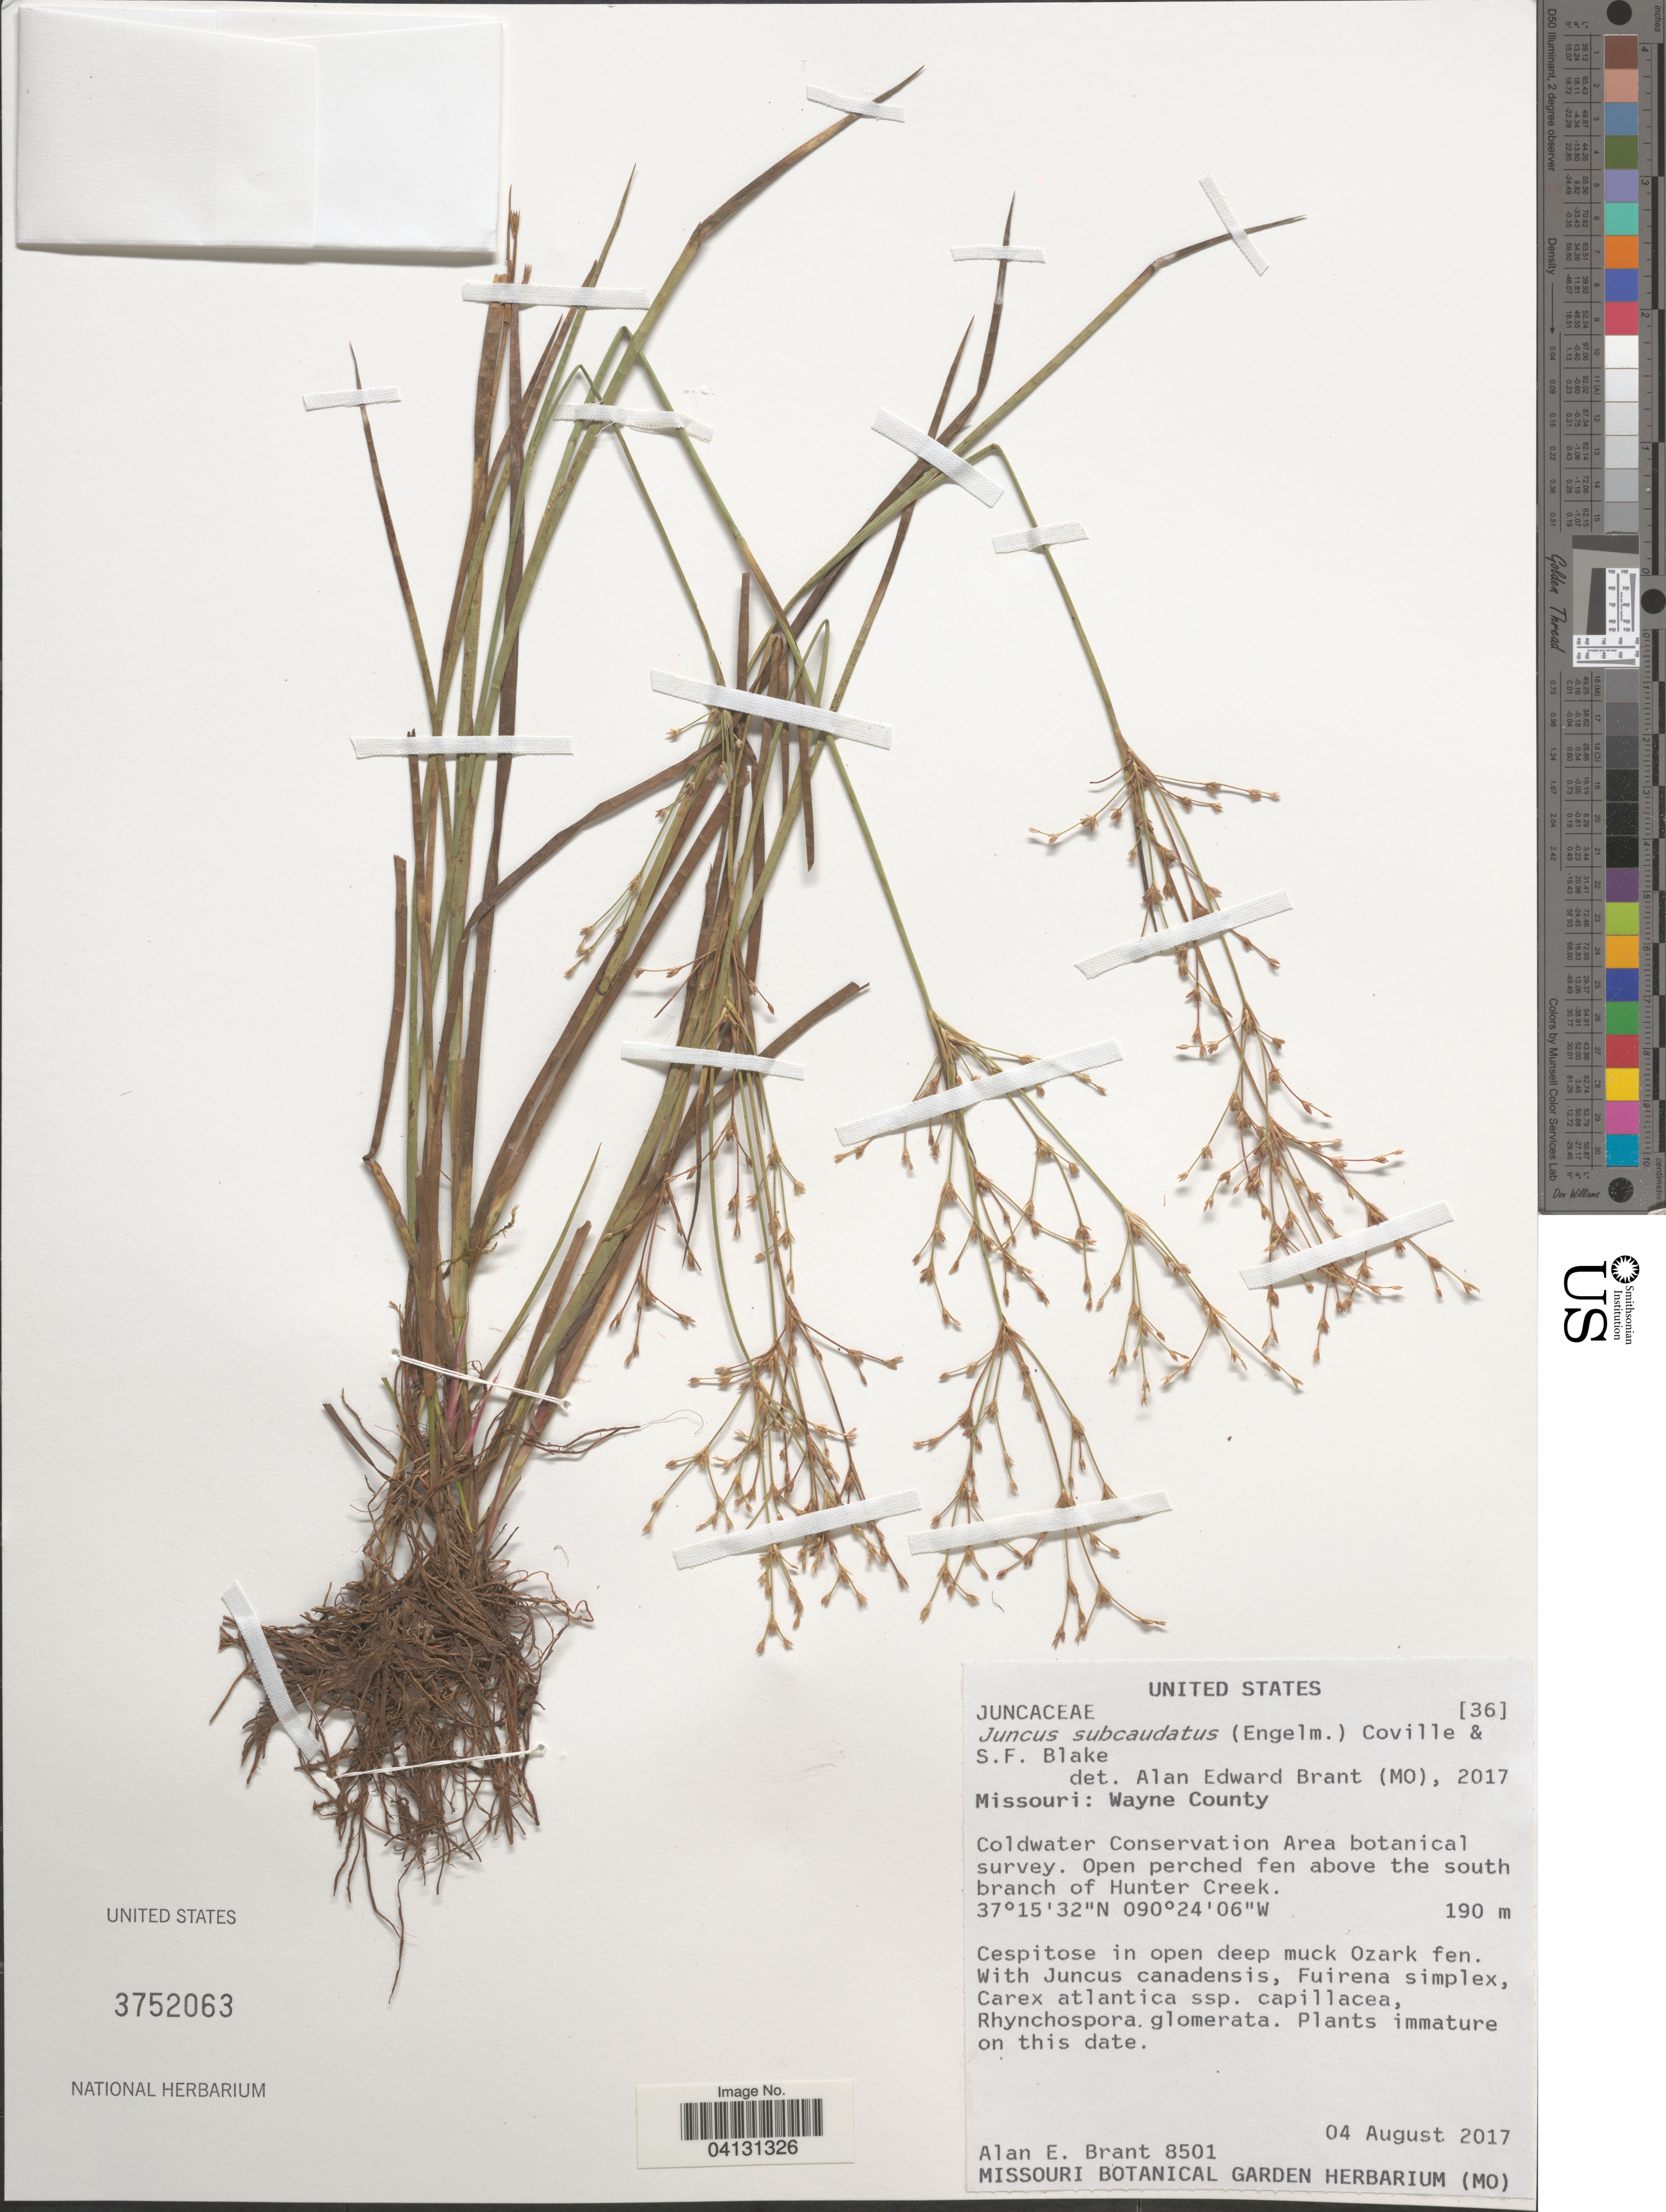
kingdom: Plantae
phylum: Tracheophyta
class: Liliopsida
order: Poales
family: Juncaceae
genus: Juncus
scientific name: Juncus subcaudatus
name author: (Engelm. ex A. Gray) Coville & S.F. Blake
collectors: A. Brant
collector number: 8501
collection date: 2017-08-04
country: United States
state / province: Missouri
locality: Wayne County. Coldwater Conservation Area botanical survey. Open perched fen above the south branch of Hunter Creek.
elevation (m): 190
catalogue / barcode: US 3752063